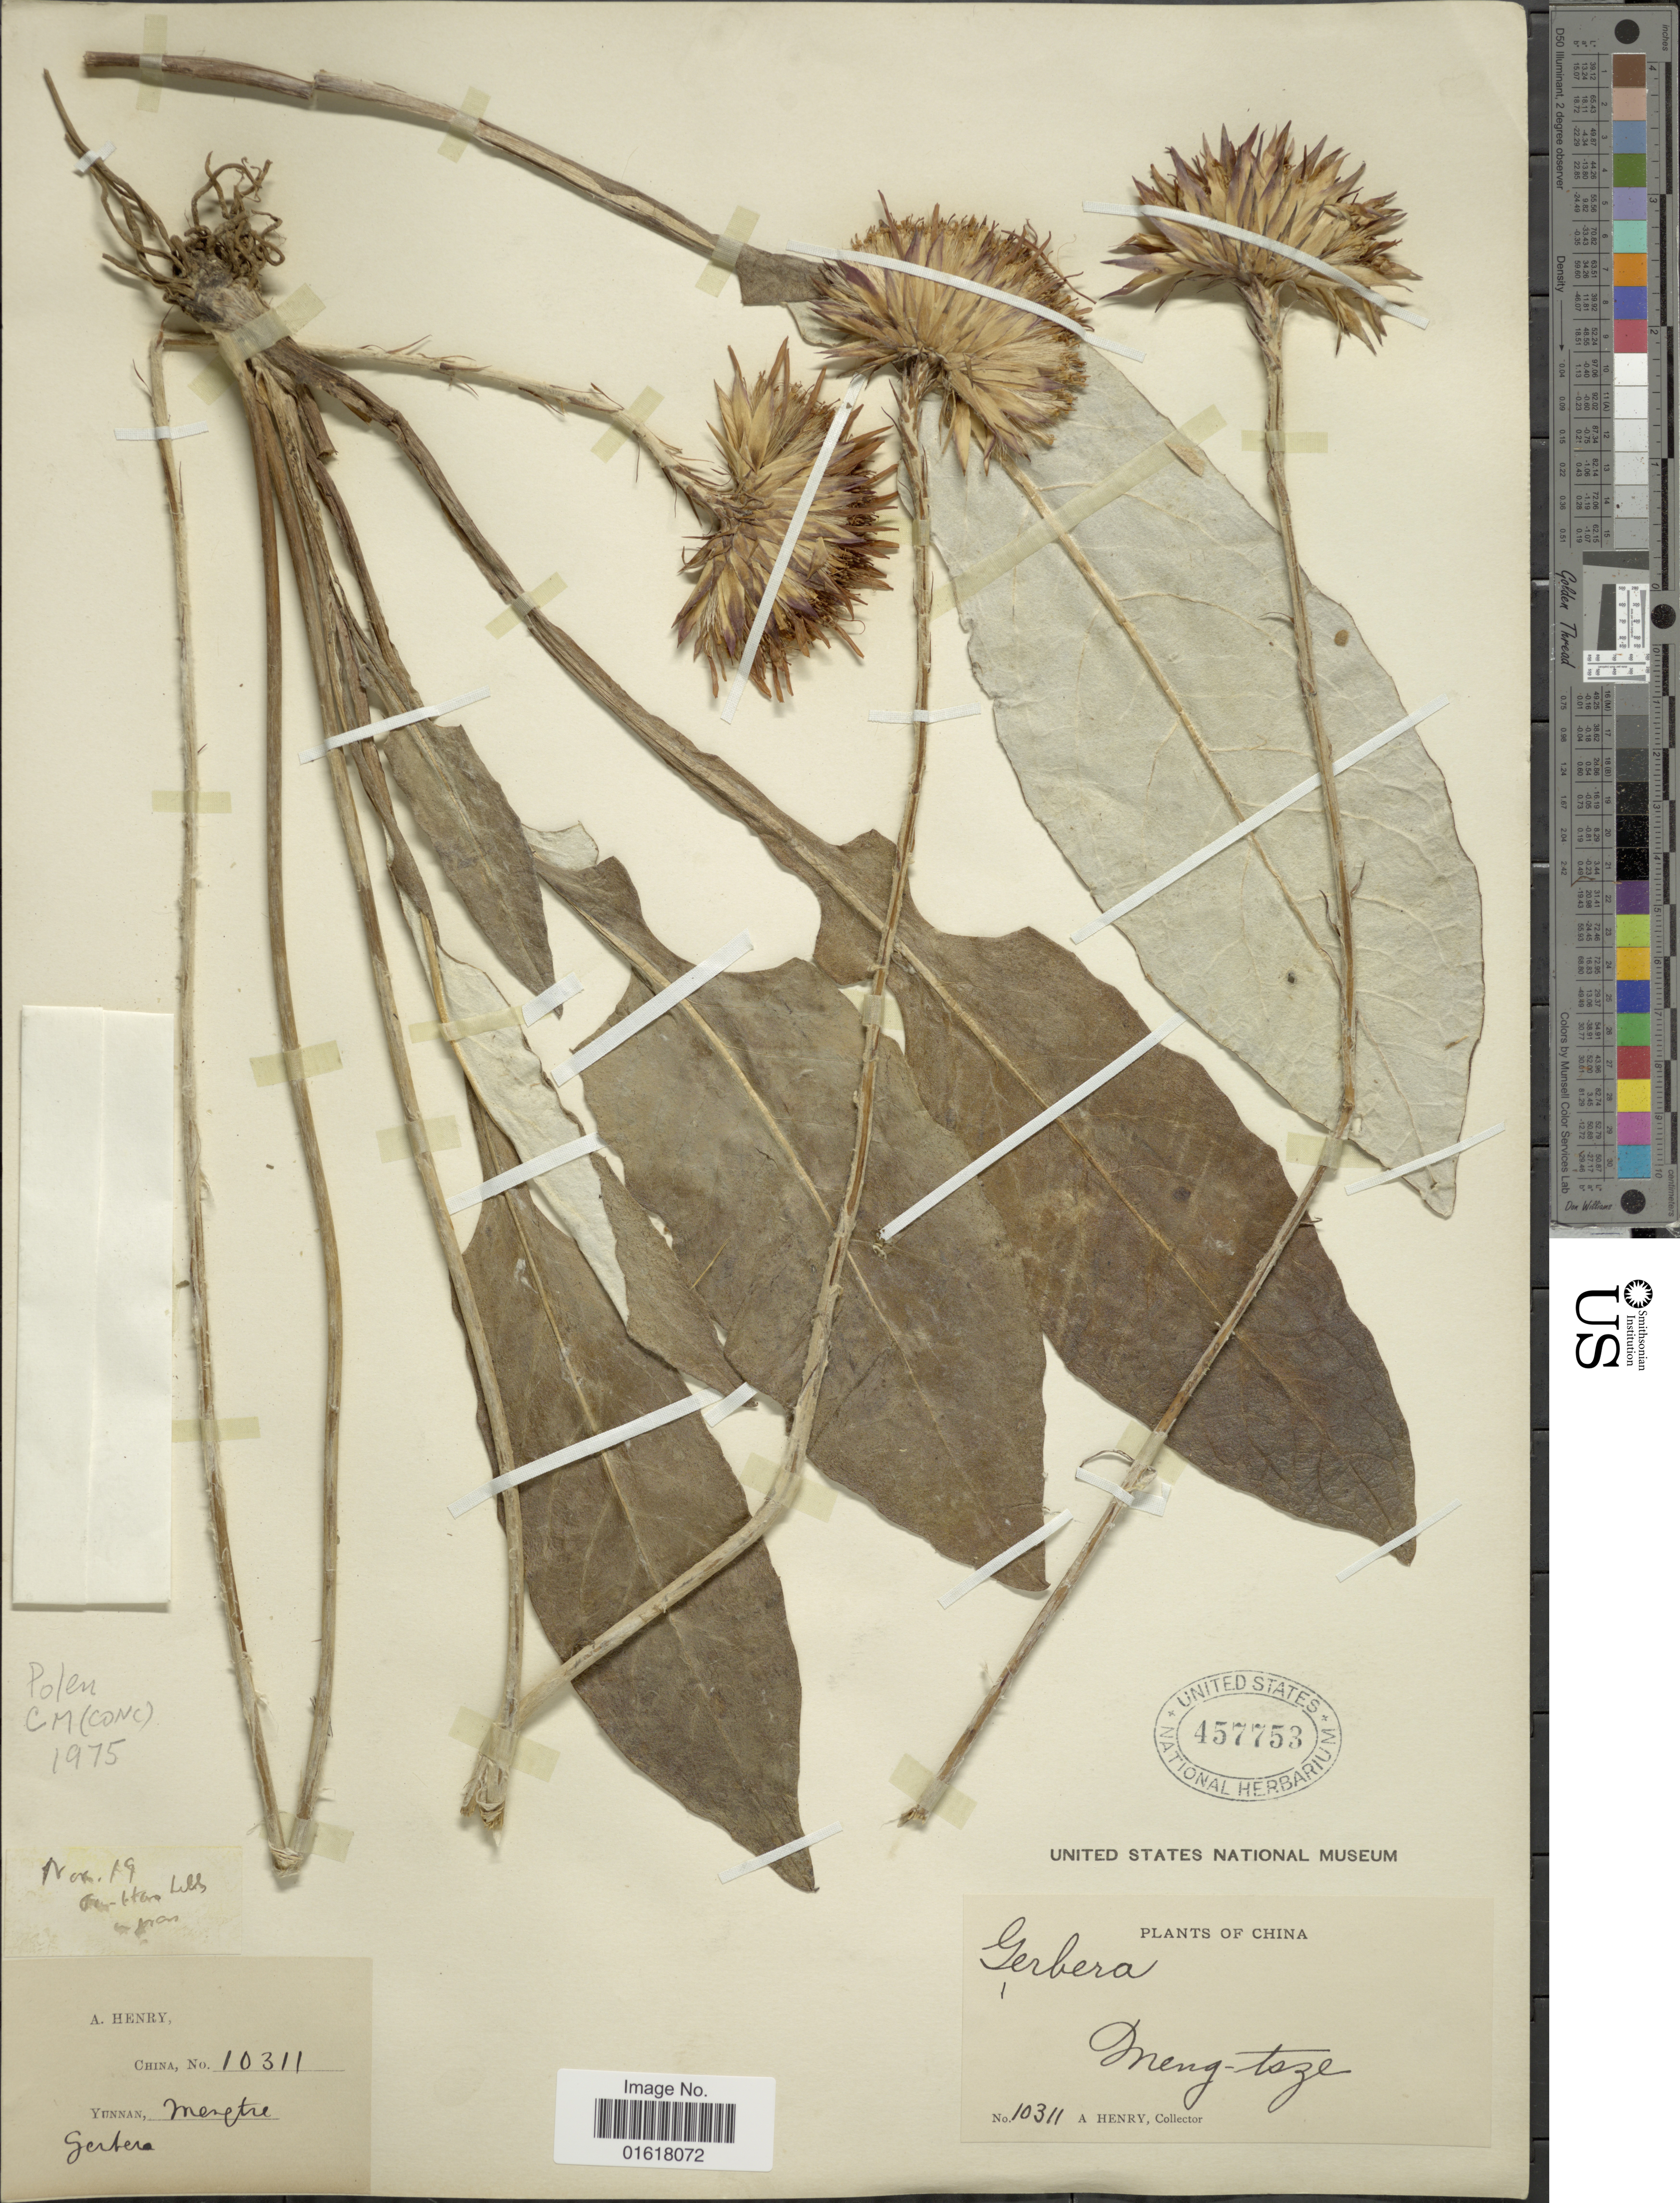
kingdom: Plantae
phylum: Tracheophyta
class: Magnoliopsida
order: Asterales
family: Asteraceae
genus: Gerbera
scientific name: Gerbera sp.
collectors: A. Henry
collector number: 10311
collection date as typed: Transcribed d/m/y: /11/19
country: China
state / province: Yunnan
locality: Meng-tzse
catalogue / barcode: US 457753